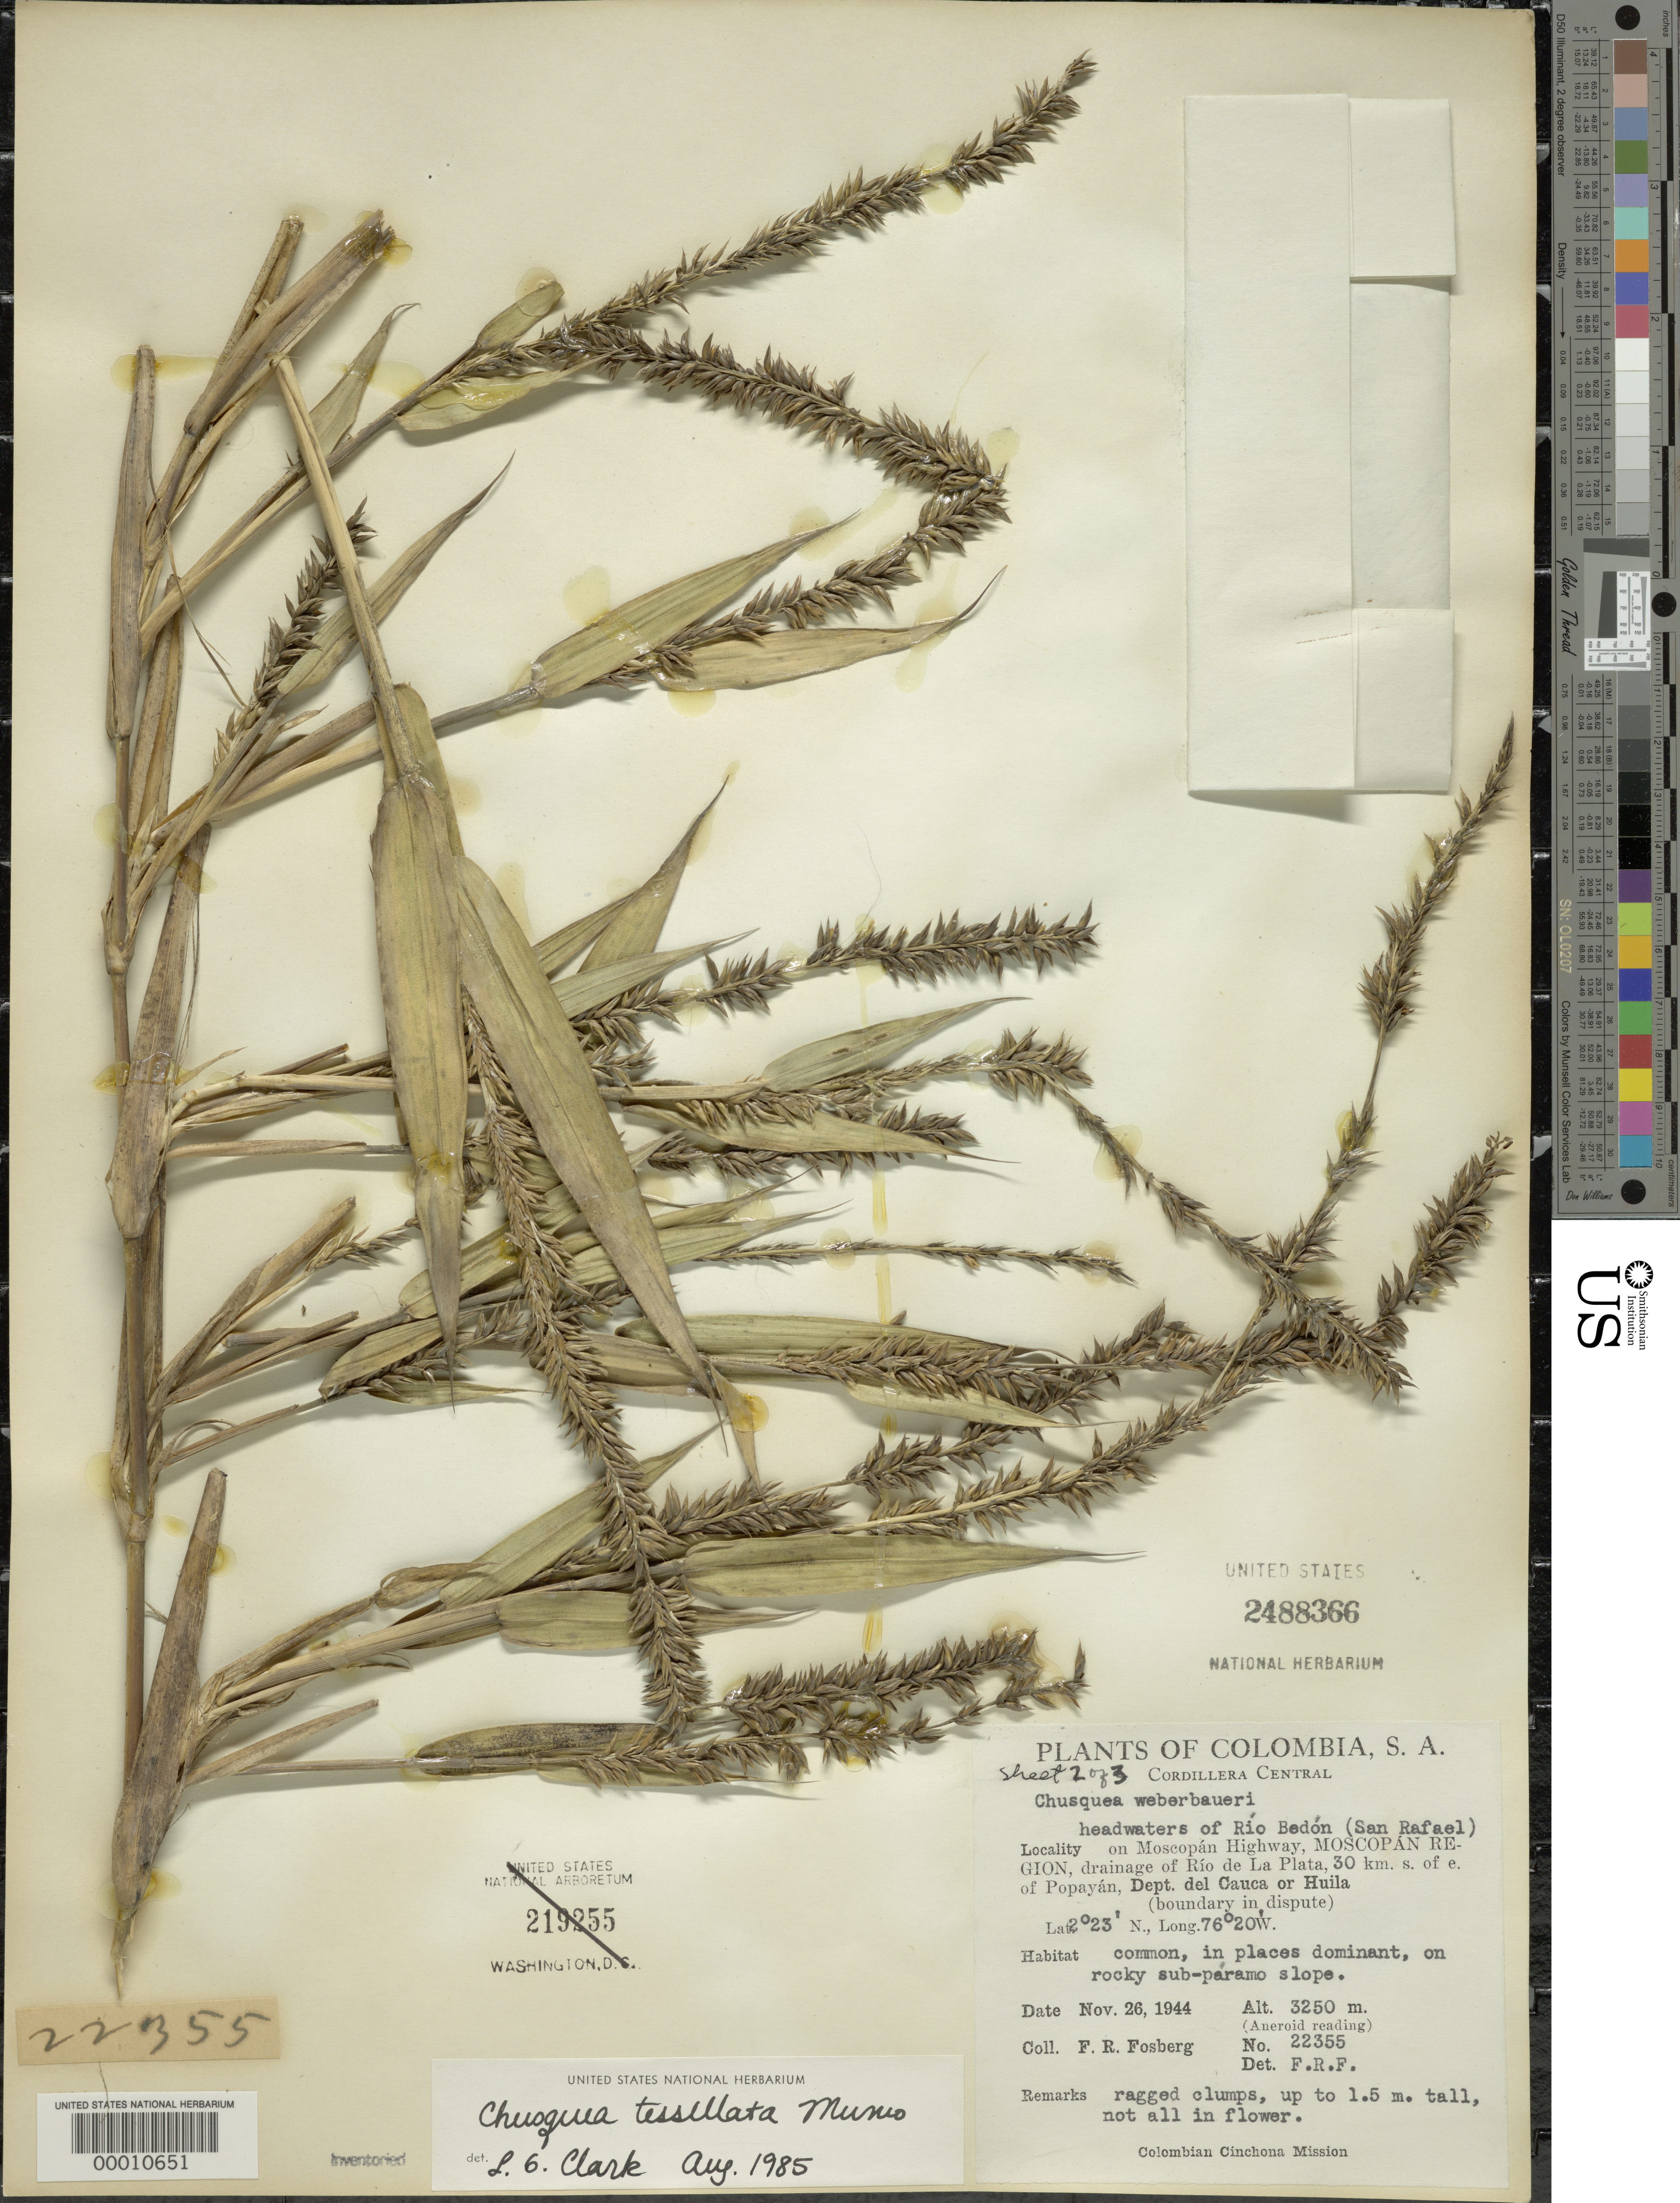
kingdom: Plantae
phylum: Tracheophyta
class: Liliopsida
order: Poales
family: Poaceae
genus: Chusquea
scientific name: Chusquea tessellata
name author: Munro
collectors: F. R. Fosberg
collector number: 22355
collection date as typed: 26 Nov 1944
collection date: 1944-11-26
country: Colombia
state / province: Cauca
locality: Rio Bedon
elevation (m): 3250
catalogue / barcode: US 2488366